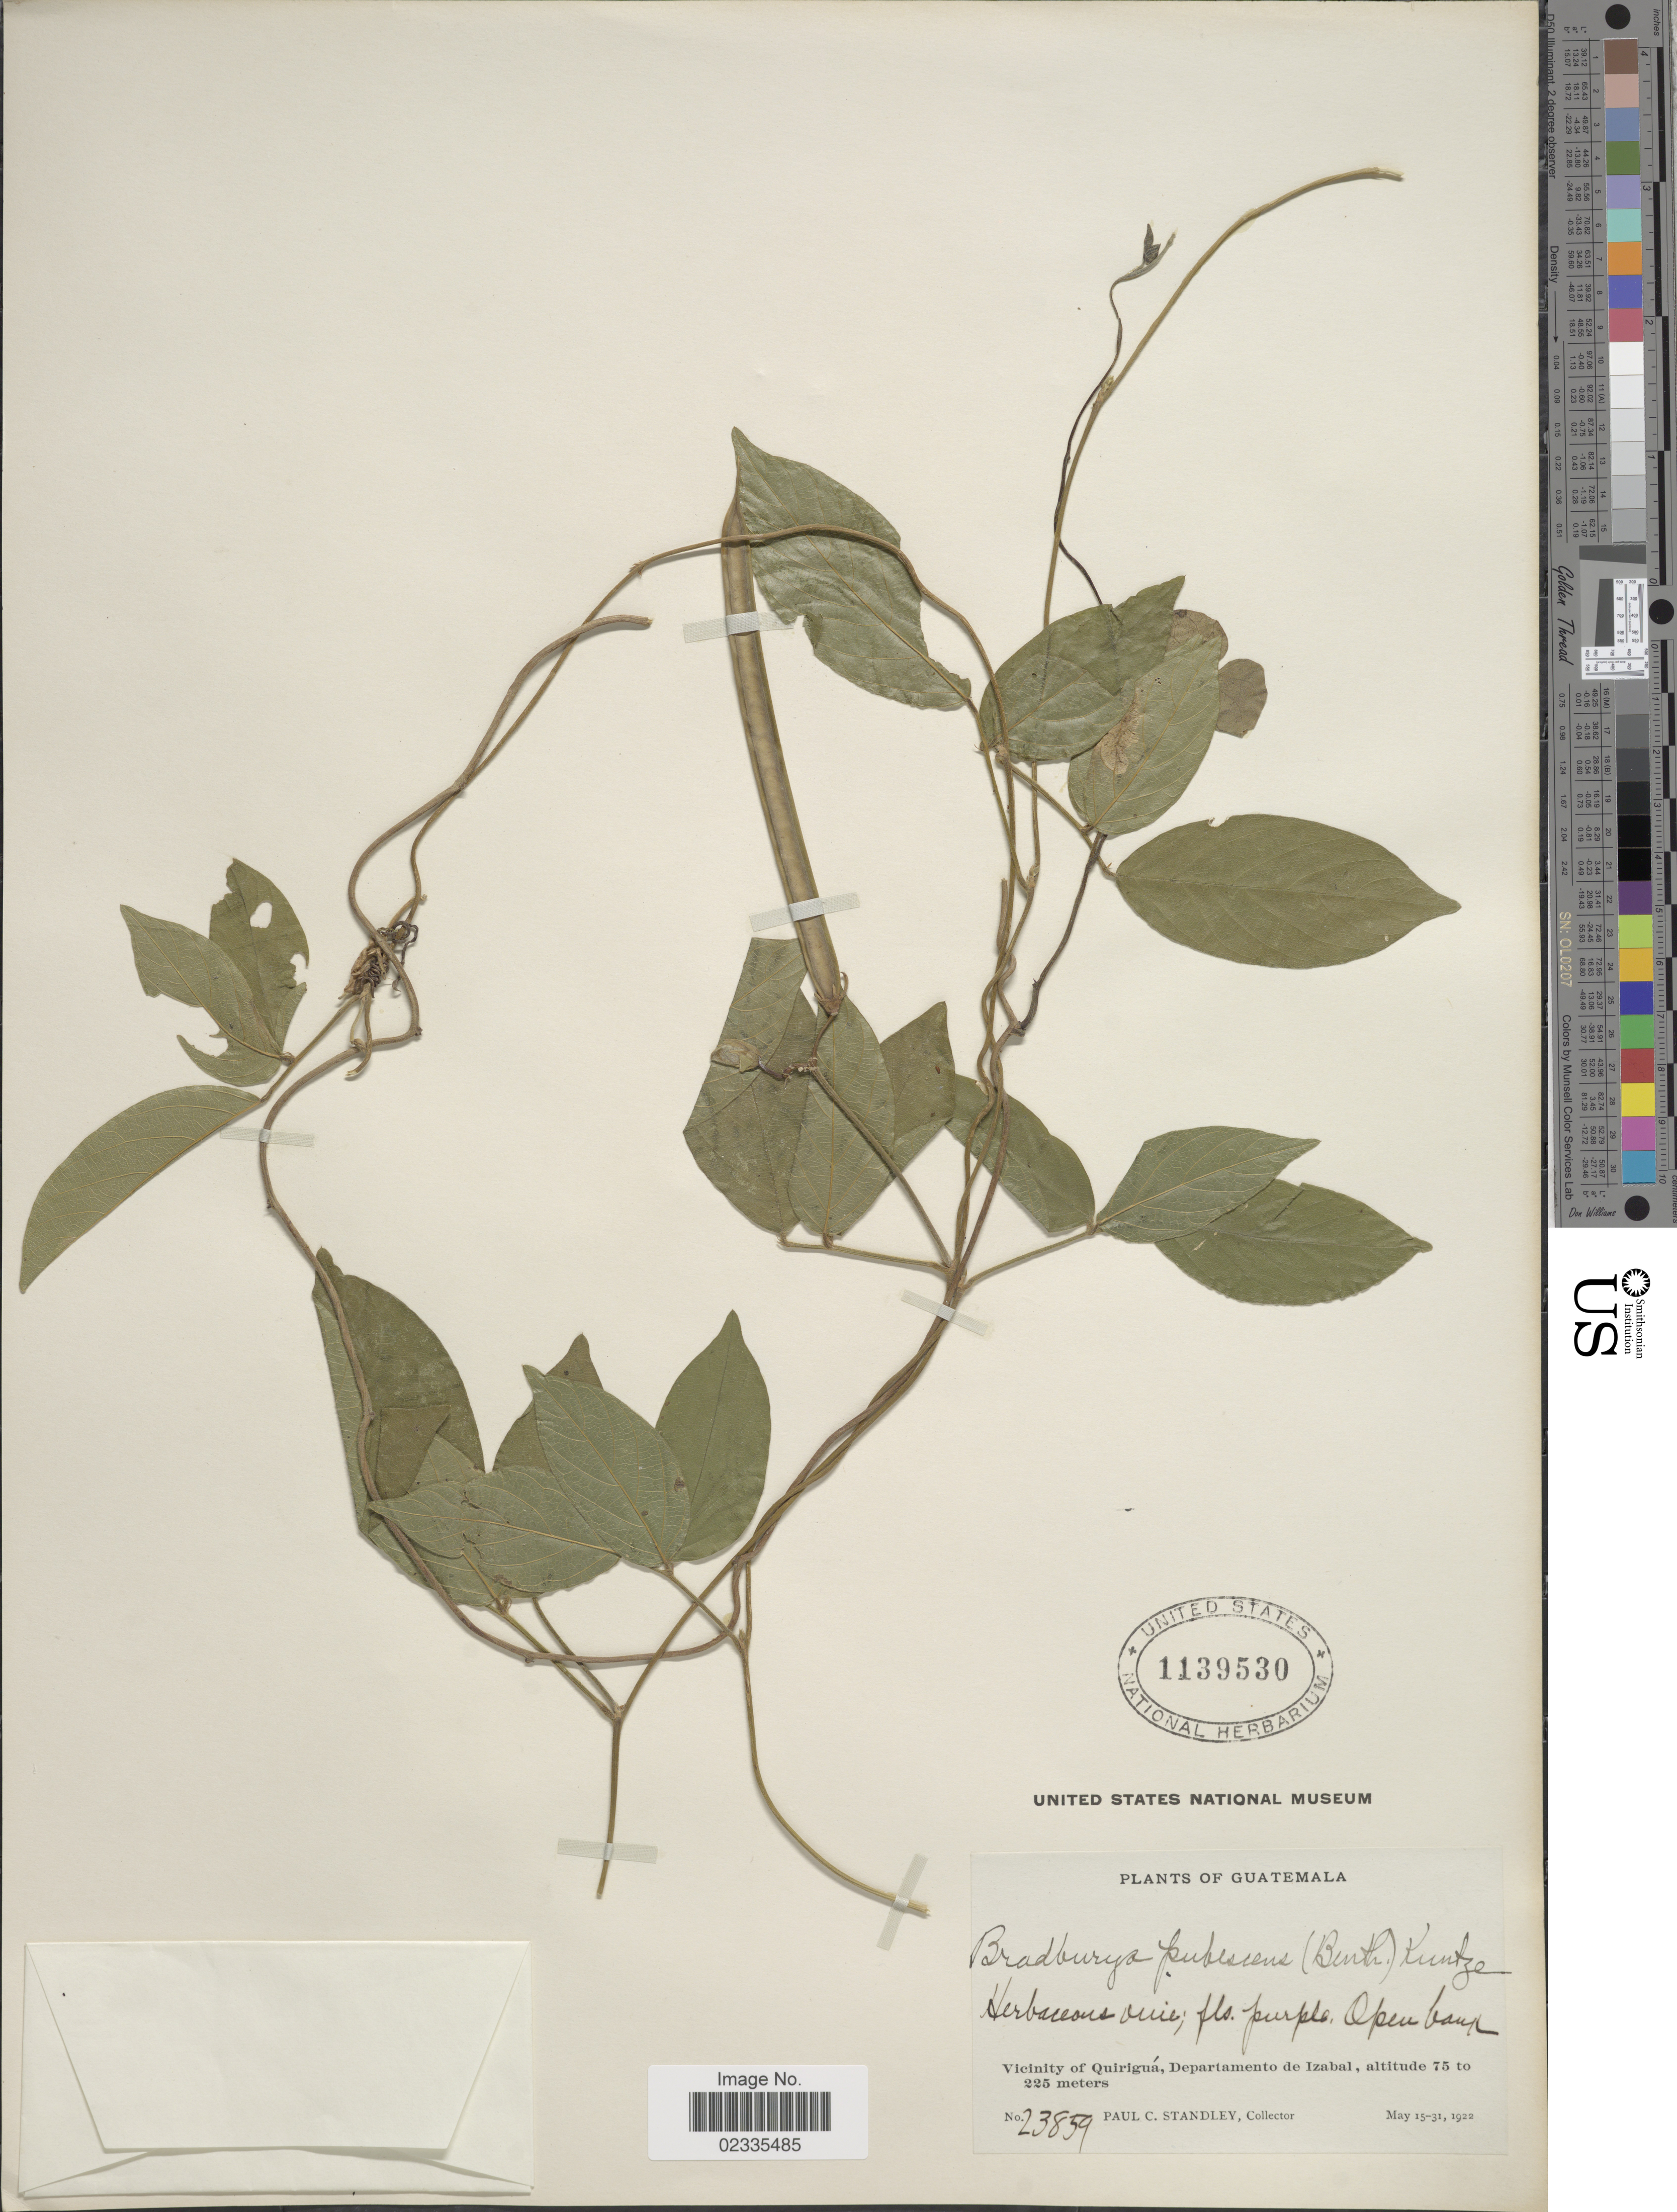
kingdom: Plantae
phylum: Tracheophyta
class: Magnoliopsida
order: Fabales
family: Fabaceae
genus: Centrosema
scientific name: Centrosema pubescens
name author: Benth.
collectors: P. C. Standley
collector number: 23859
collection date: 1922-05-15/1922-05-31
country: Guatemala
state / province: Izabal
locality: Vicinity of Quirigua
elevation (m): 75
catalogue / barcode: US 1139530